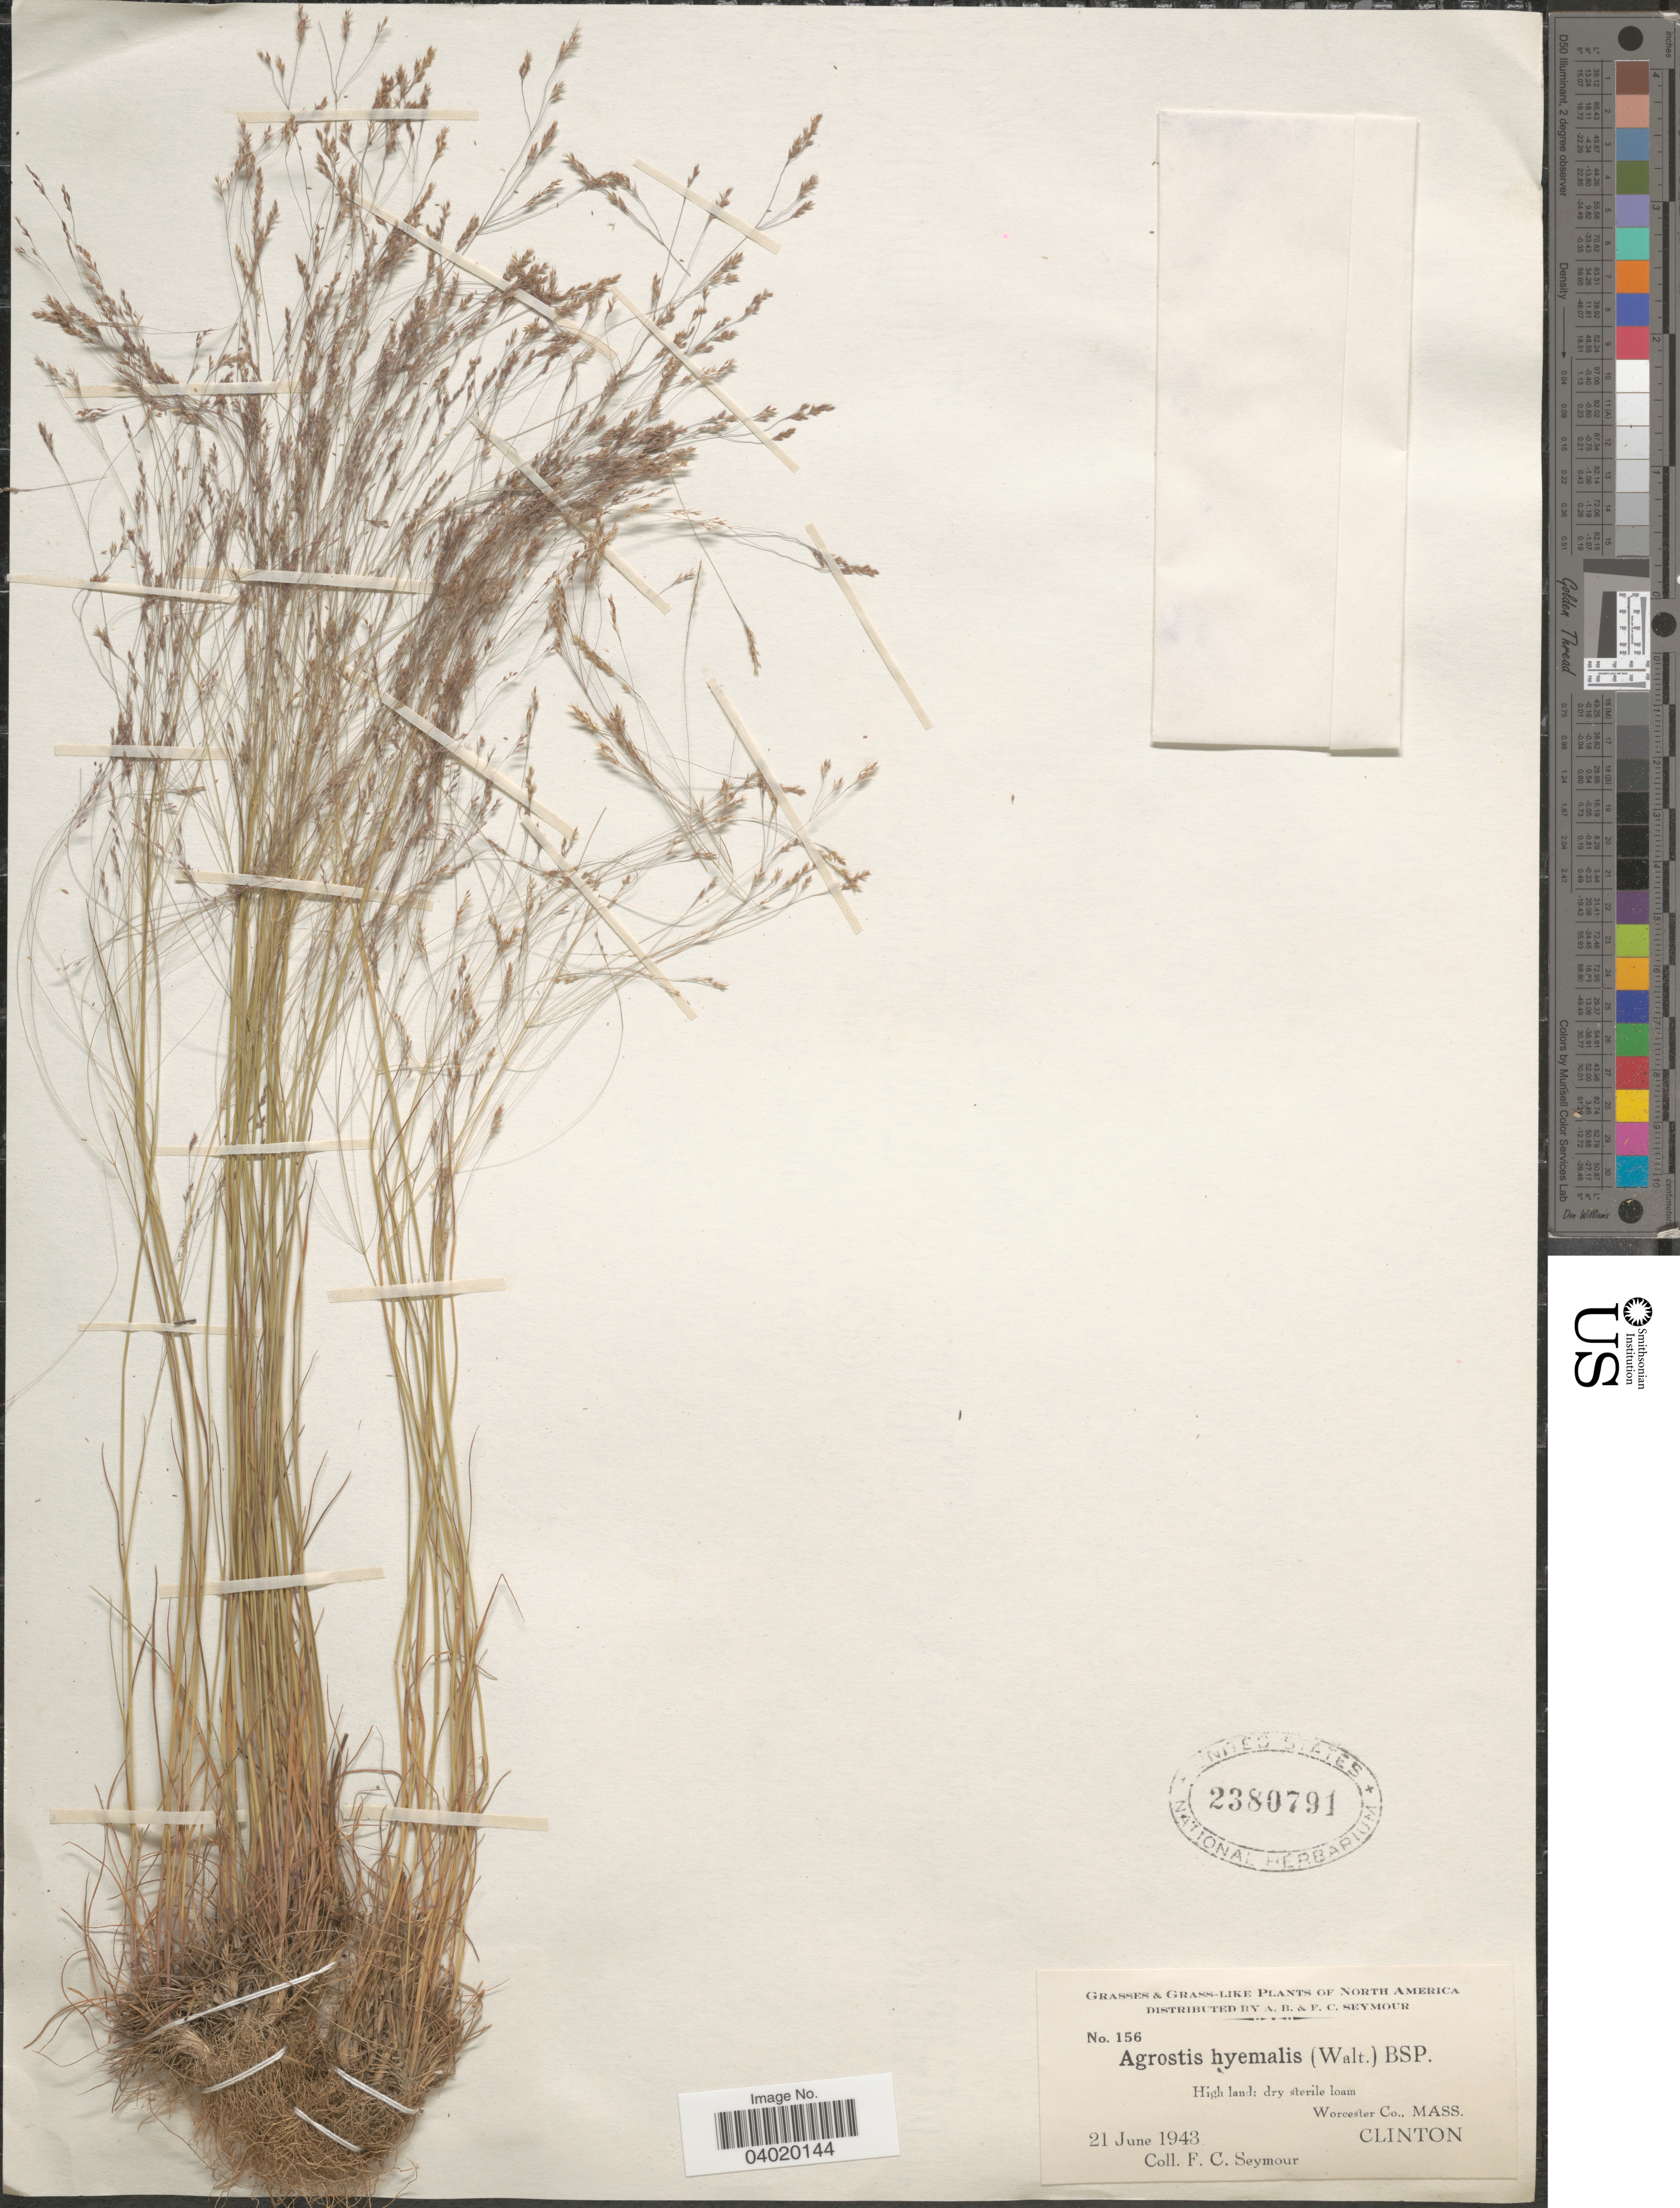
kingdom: Plantae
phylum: Tracheophyta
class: Liliopsida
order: Poales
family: Poaceae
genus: Agrostis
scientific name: Agrostis hyemalis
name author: (Walter) Britton et al.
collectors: F. C. Seymour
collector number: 156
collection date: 1943-06-21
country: United States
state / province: Massachusetts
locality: Worcester Co., Clinton.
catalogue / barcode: US 2380791